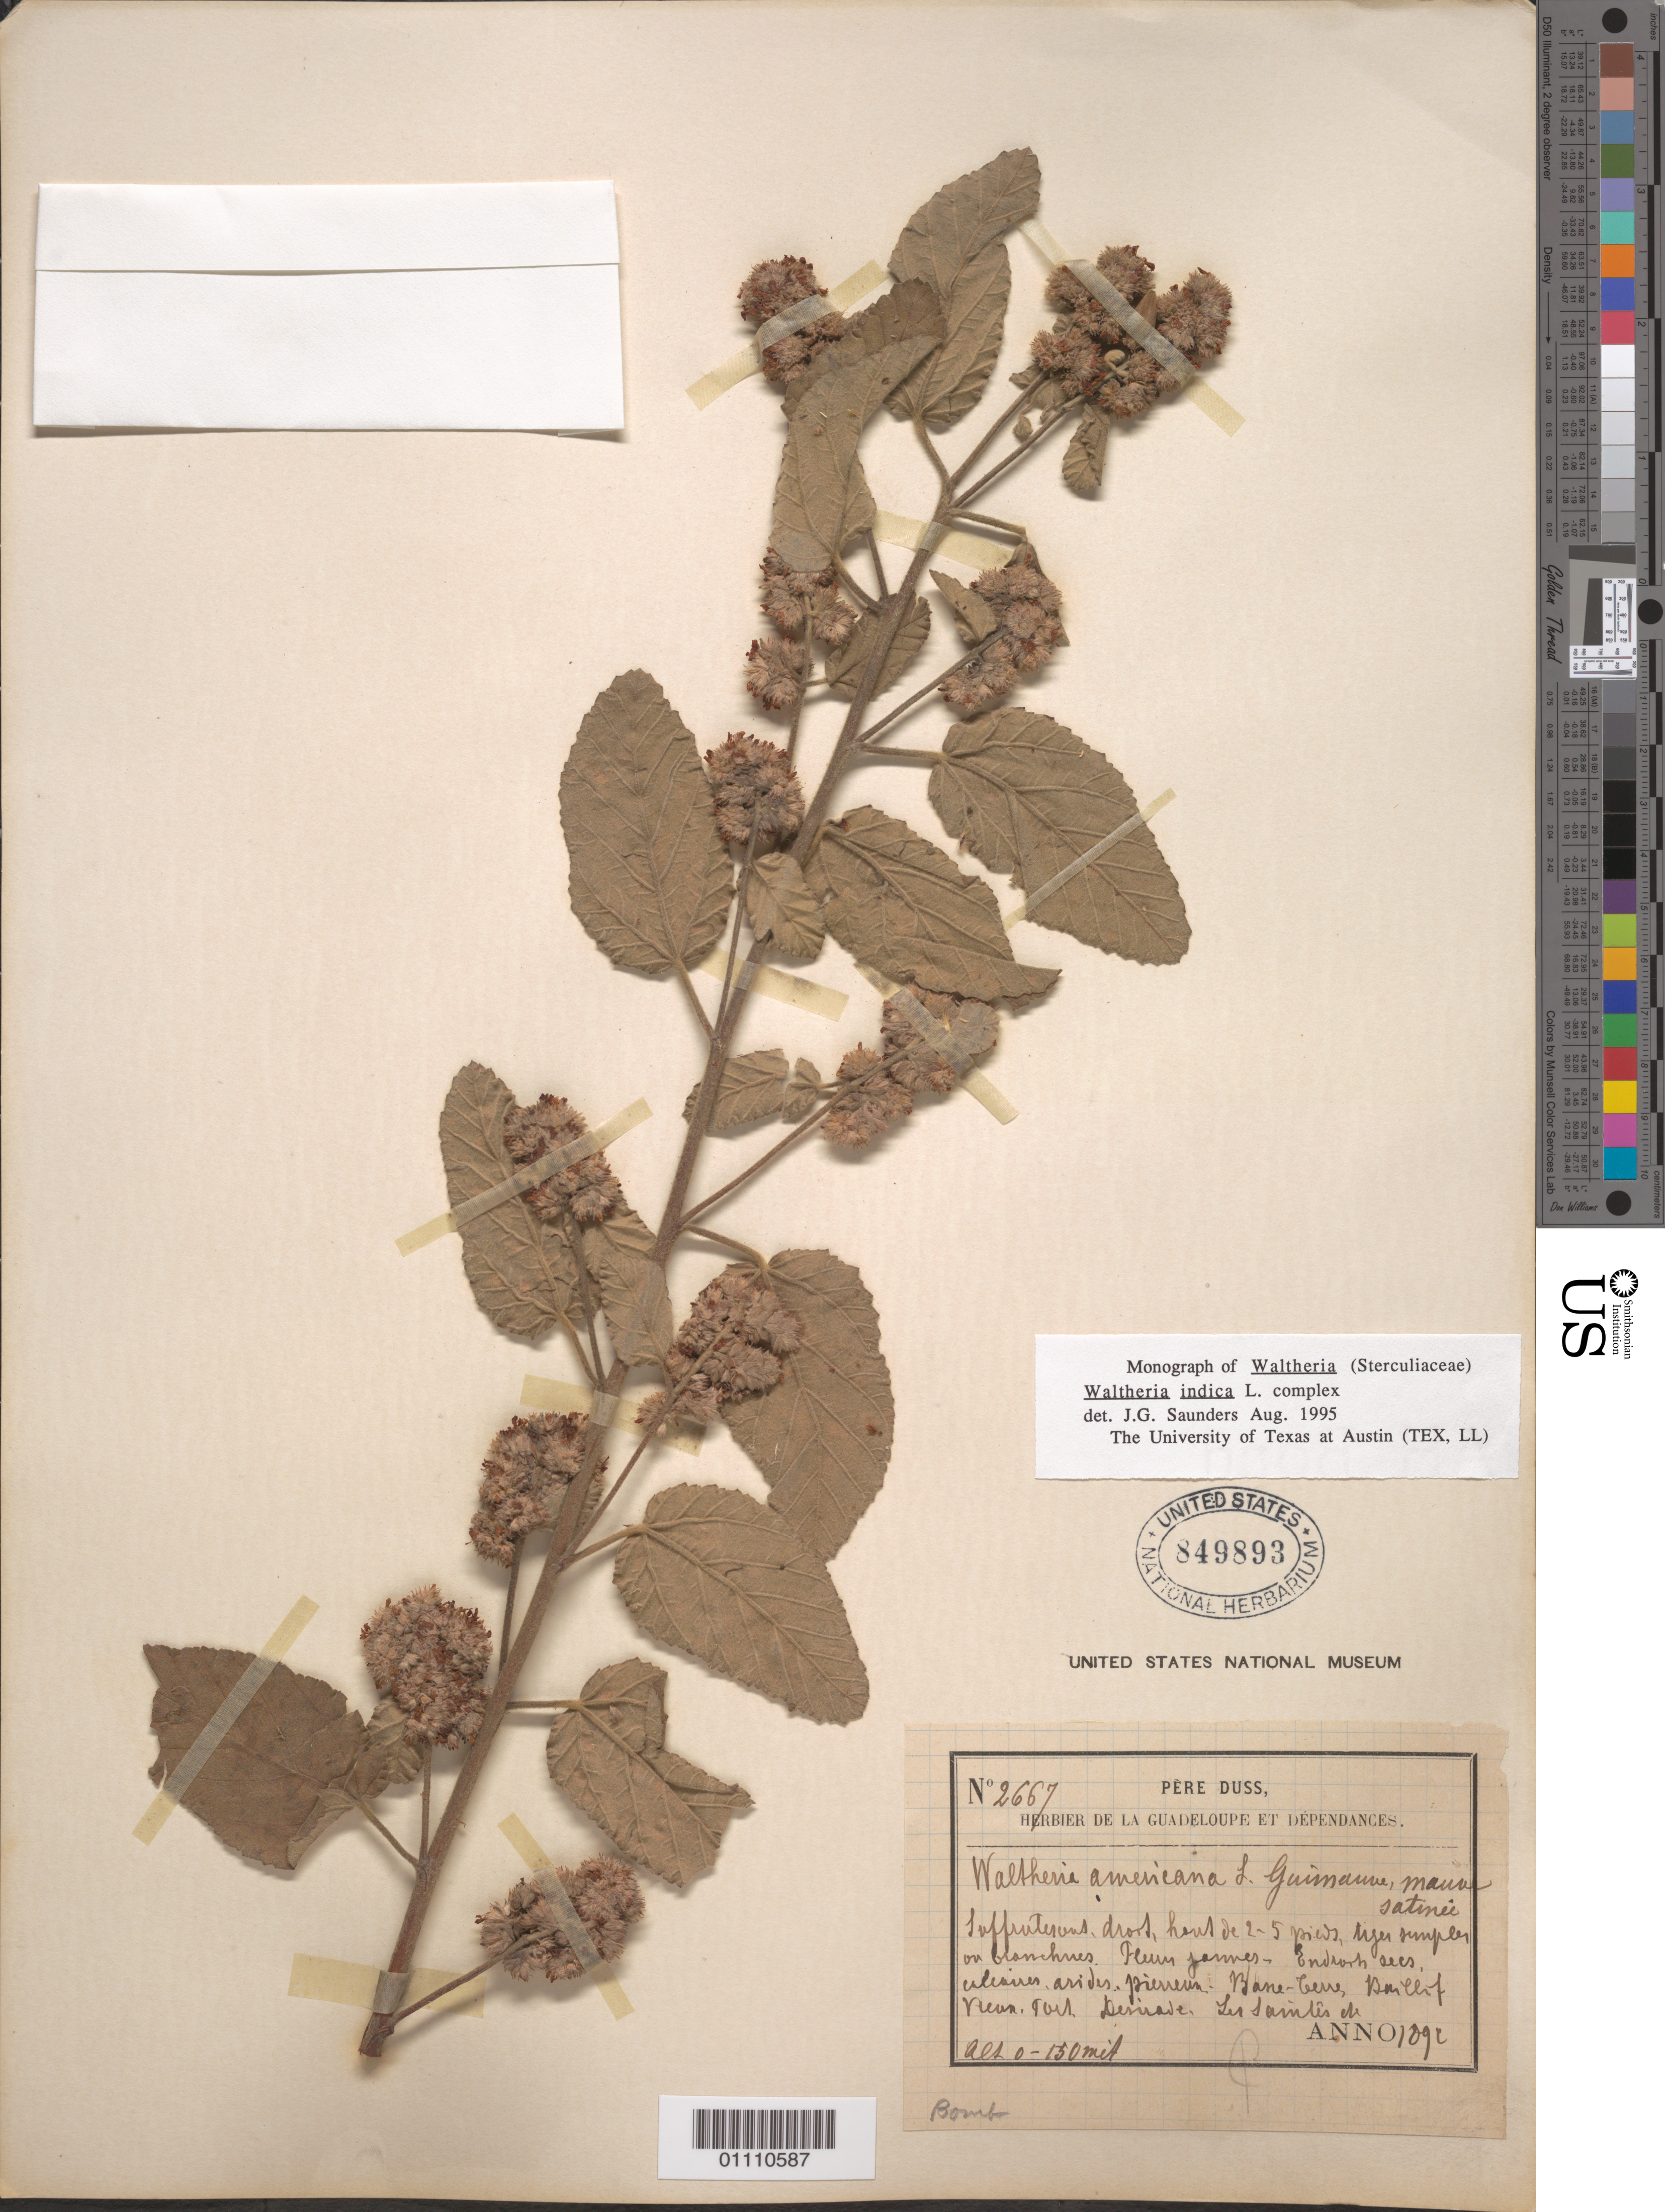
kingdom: Plantae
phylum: Tracheophyta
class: Magnoliopsida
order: Malvales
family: Malvaceae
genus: Waltheria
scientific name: Waltheria indica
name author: L.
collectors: Père Duss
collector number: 2667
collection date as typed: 1891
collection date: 1891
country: Guadeloupe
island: Basse Terre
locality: Basse-Terre, Baillif, Vieux Fort, Desirade, Les Saintes etc.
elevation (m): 0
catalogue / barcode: US 849893